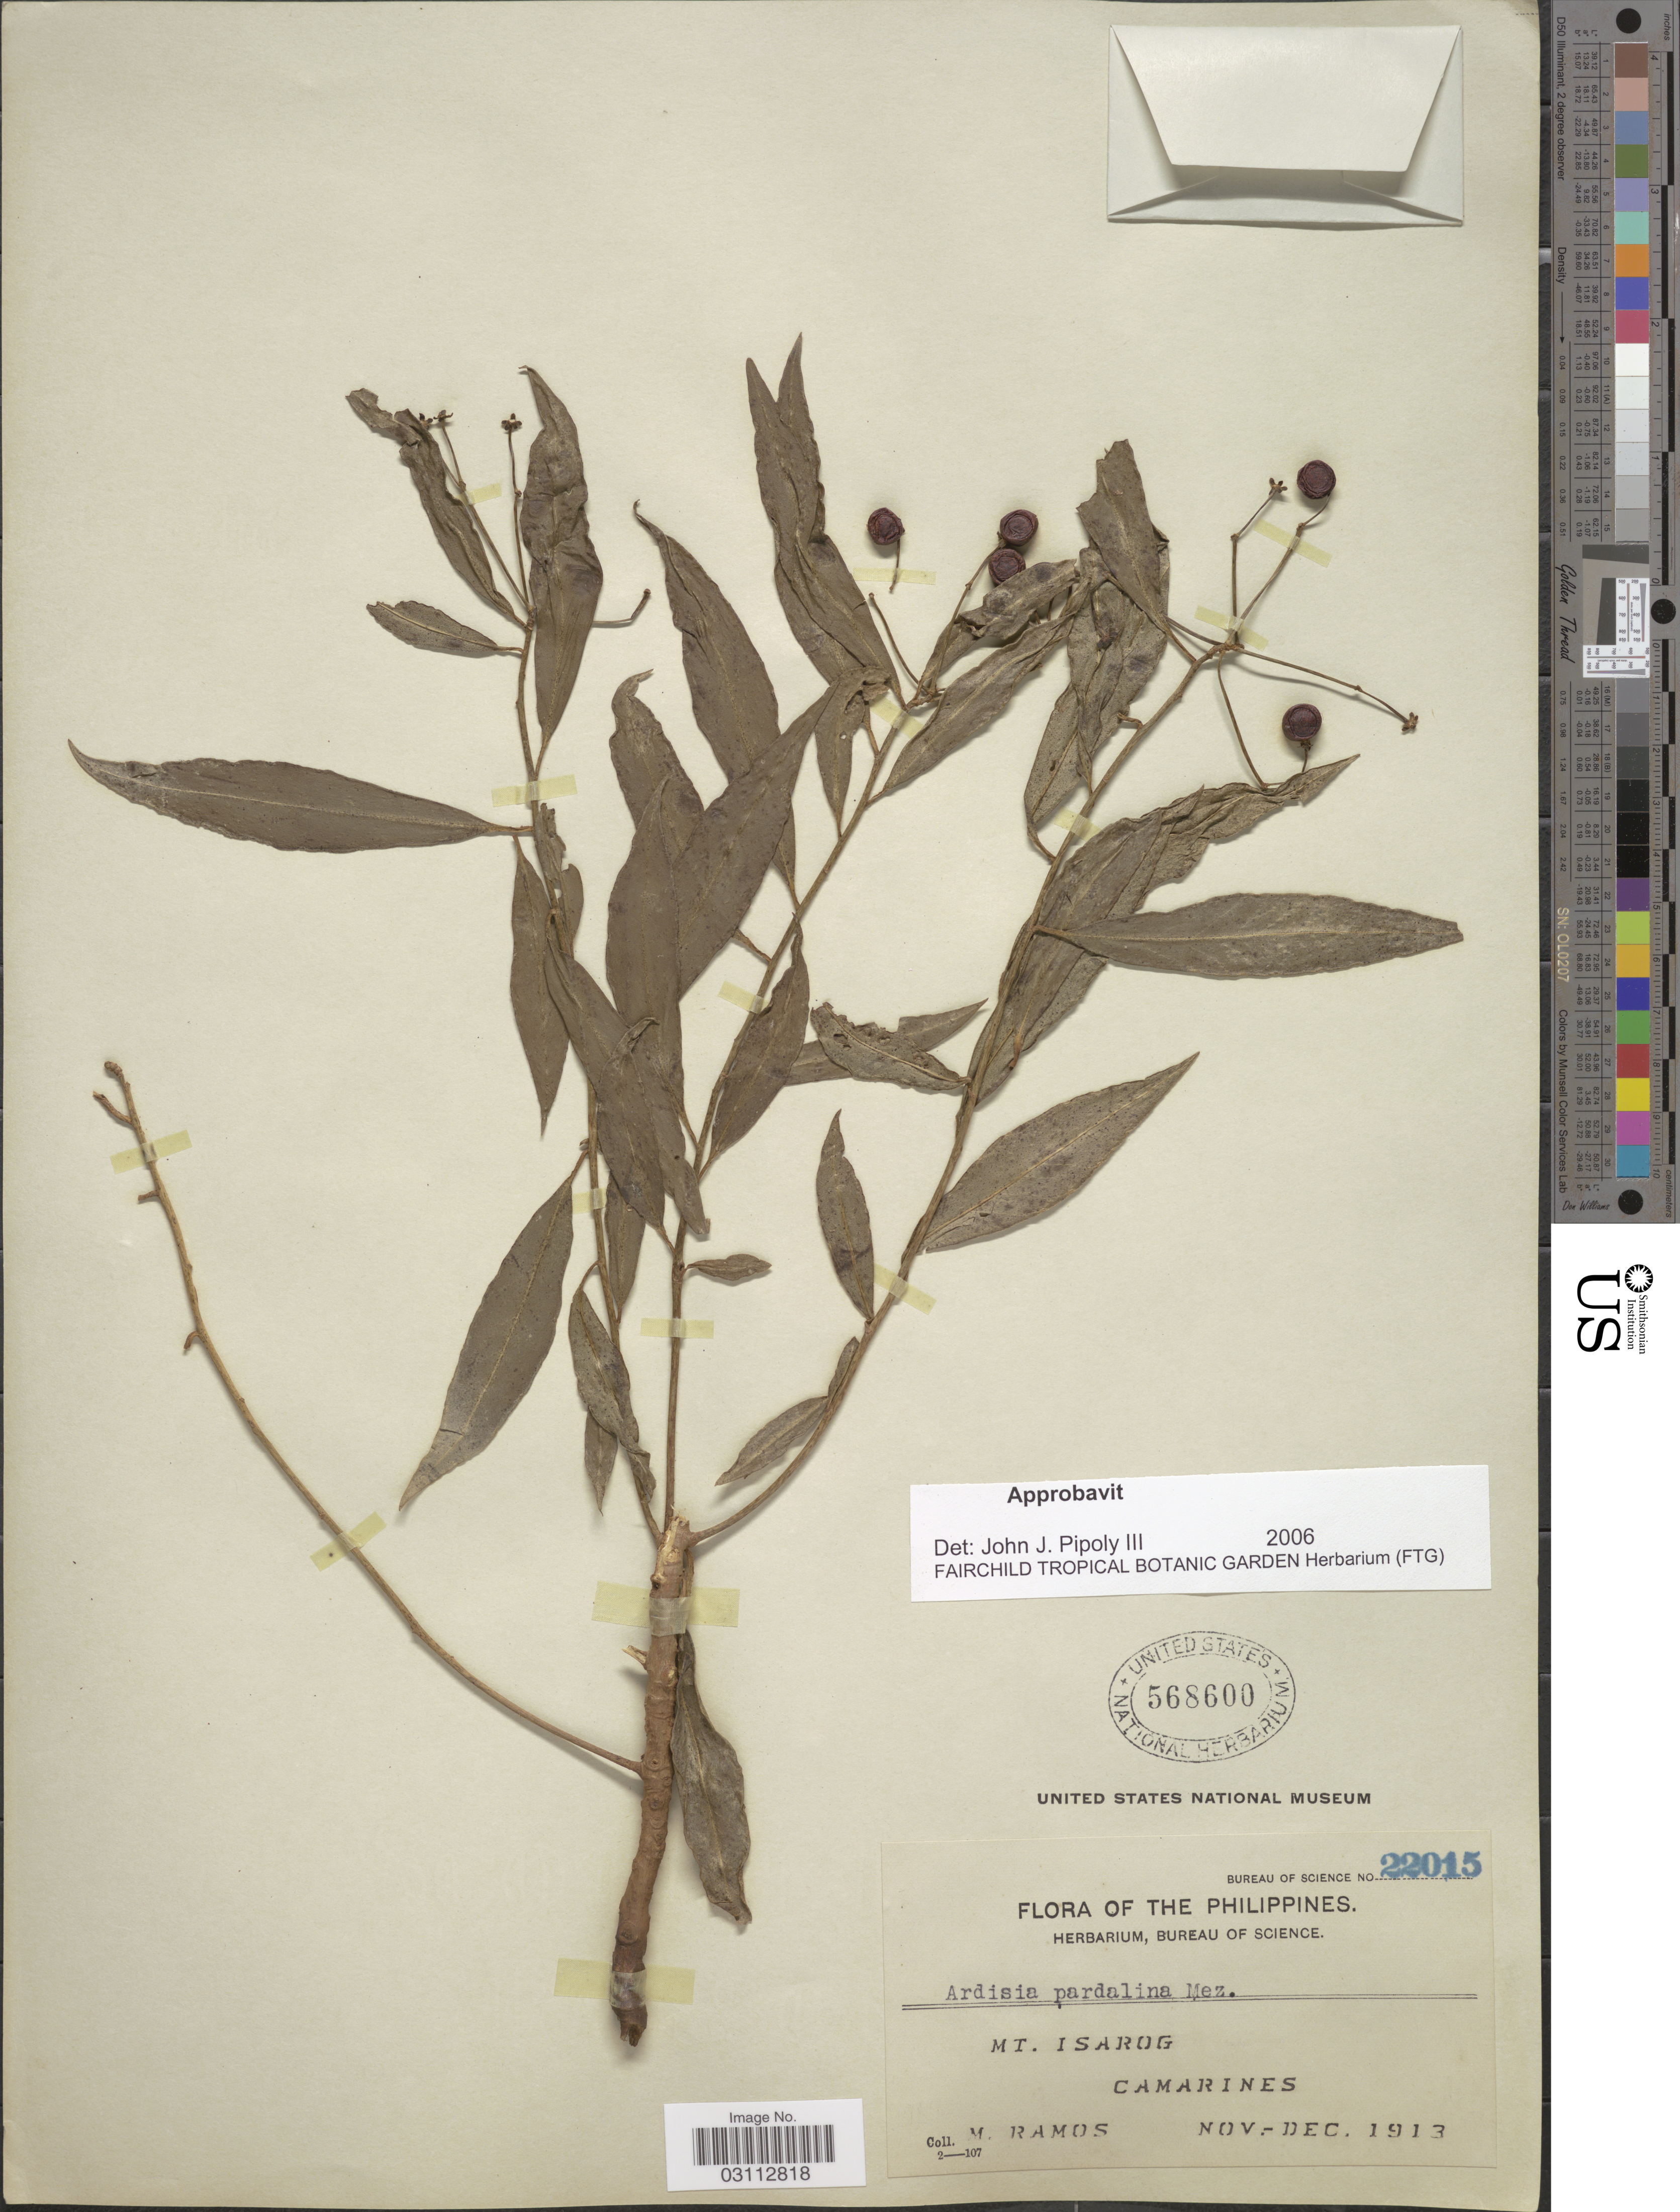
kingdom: Plantae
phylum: Tracheophyta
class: Magnoliopsida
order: Ericales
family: Primulaceae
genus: Ardisia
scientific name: Ardisia pardalina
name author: Mez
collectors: M. Ramos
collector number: Bureau of Science 22015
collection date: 1913-11/1913-12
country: Philippines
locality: Mt. Isarog. Camarines.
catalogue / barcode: US 568600